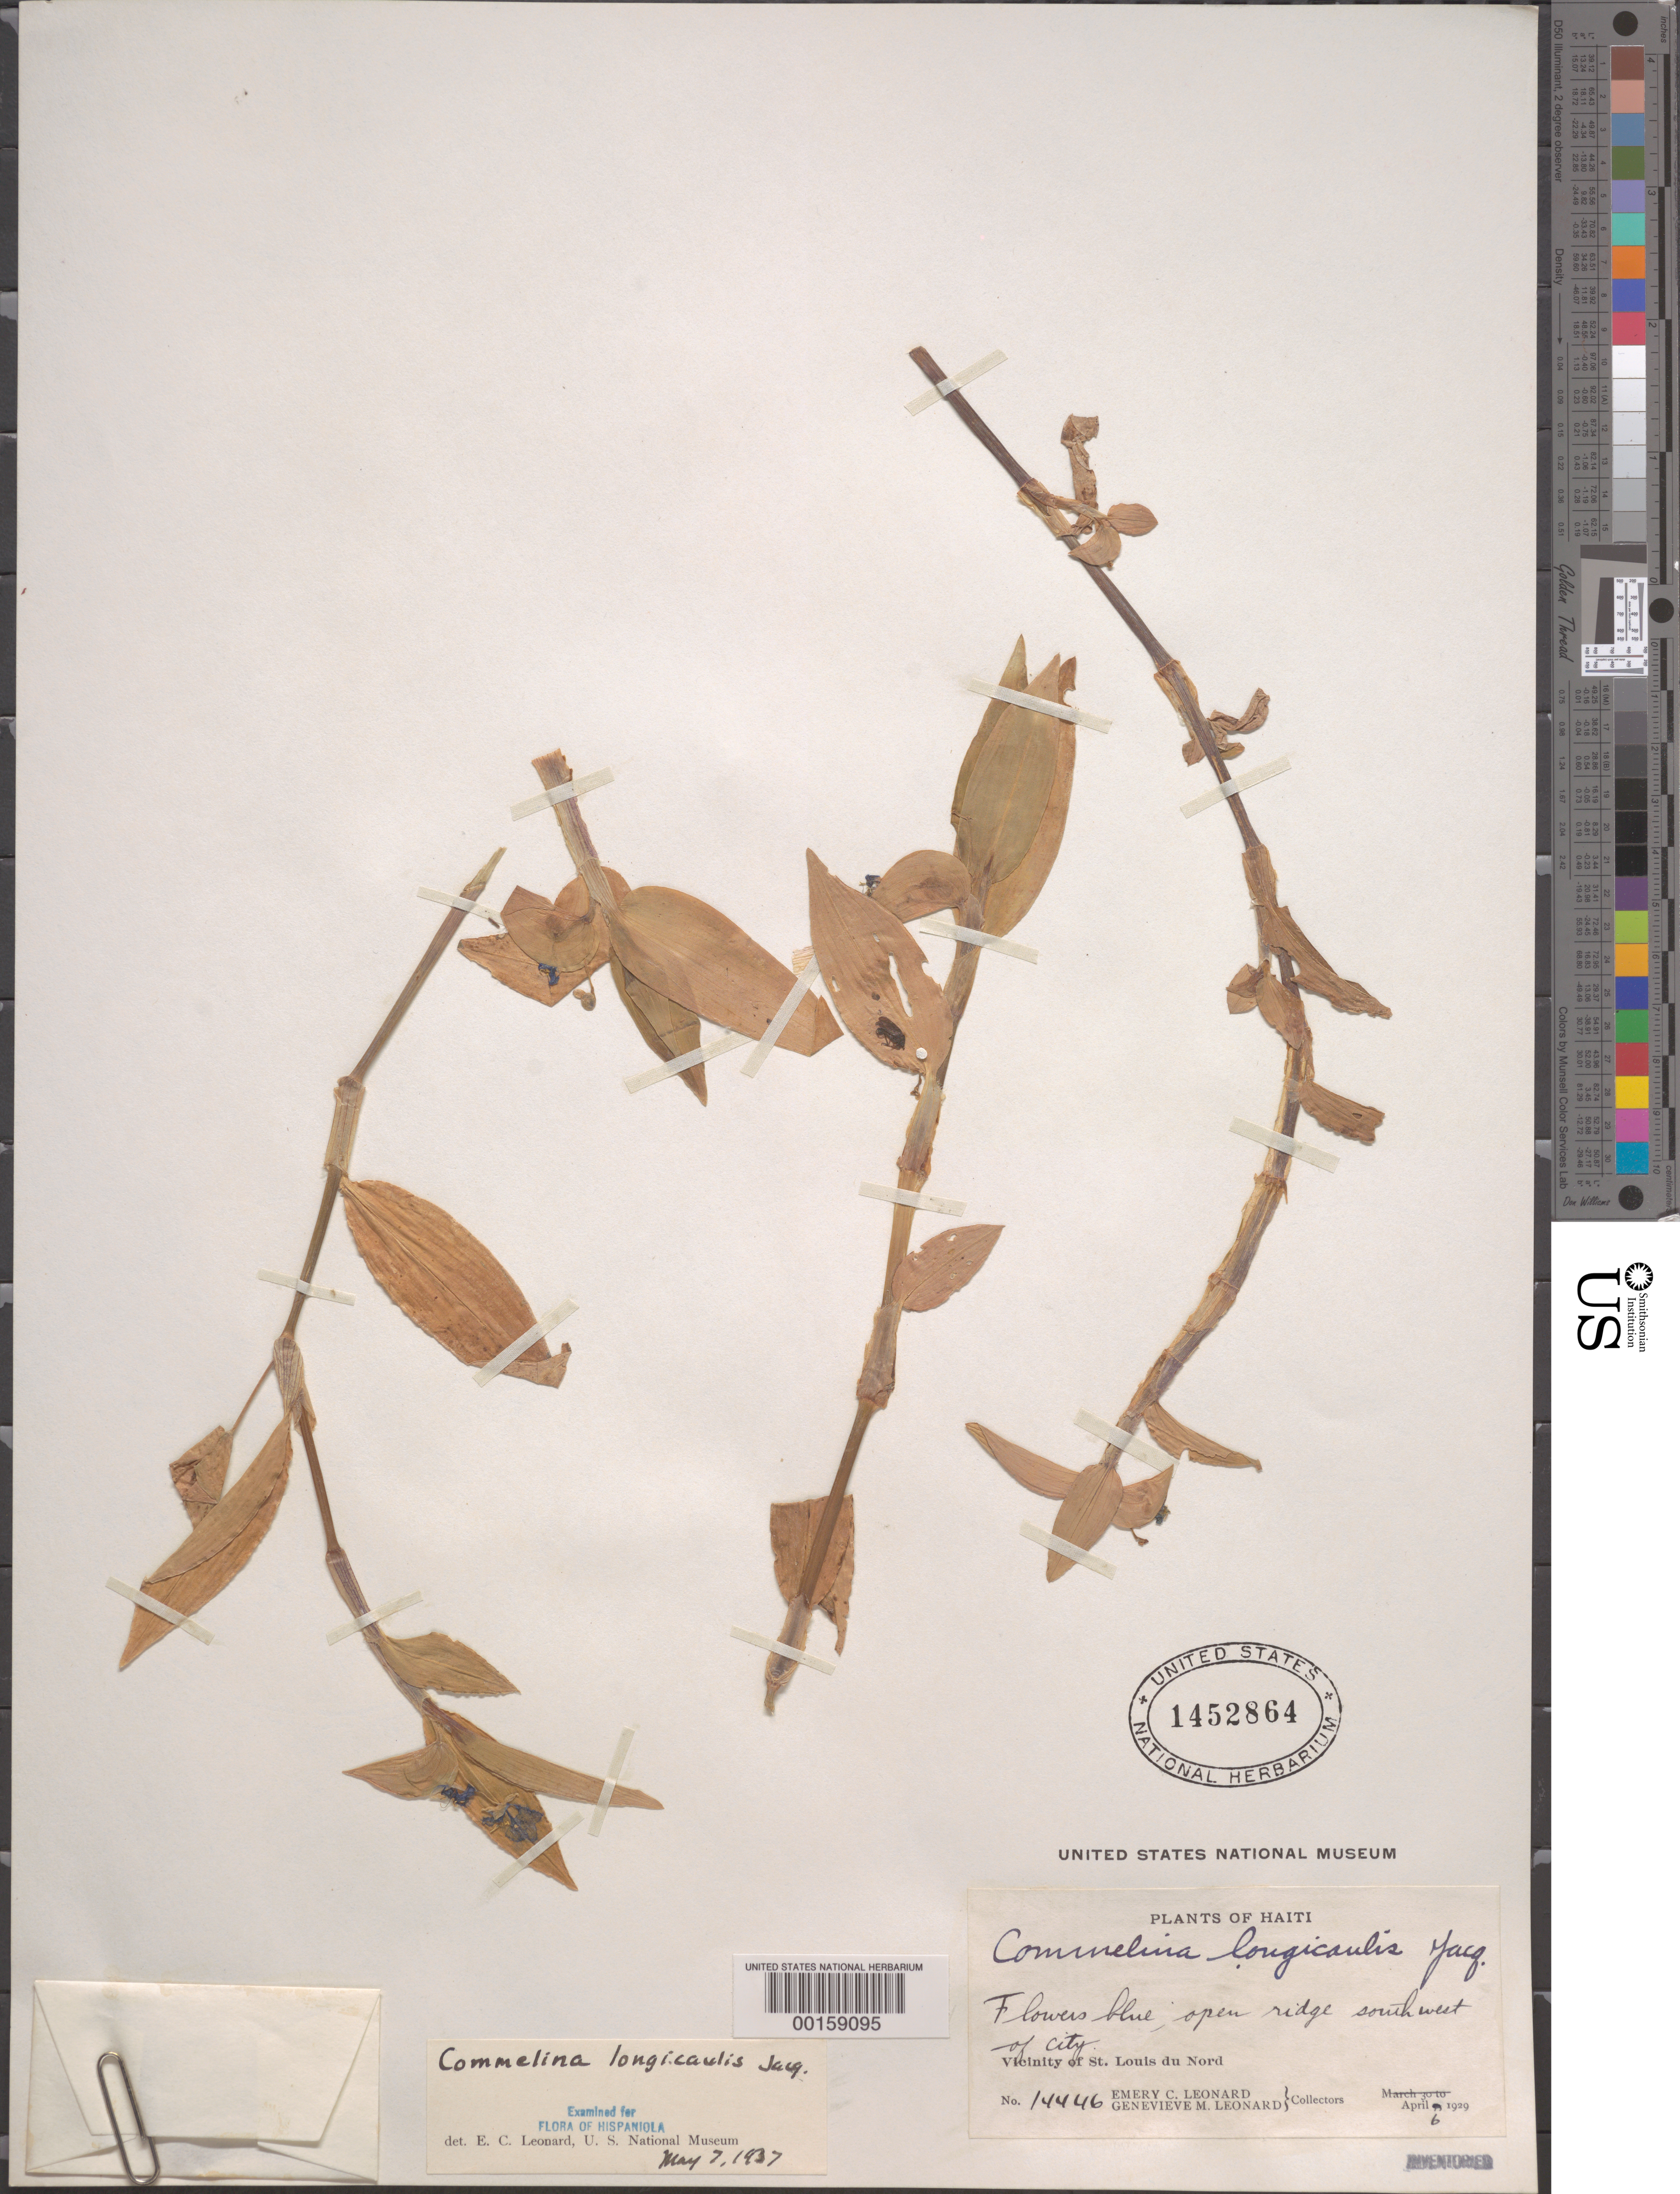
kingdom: Plantae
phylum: Tracheophyta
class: Liliopsida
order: Commelinales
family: Commelinaceae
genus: Commelina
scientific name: Commelina diffusa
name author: Burm. f.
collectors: E. C. Leonard & G. M. Leonard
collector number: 14446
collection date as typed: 06 Apr 1929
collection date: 1929-04-06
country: Haiti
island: Hispaniola Island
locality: St. louis du nord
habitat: Open ridge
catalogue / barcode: US 1452864